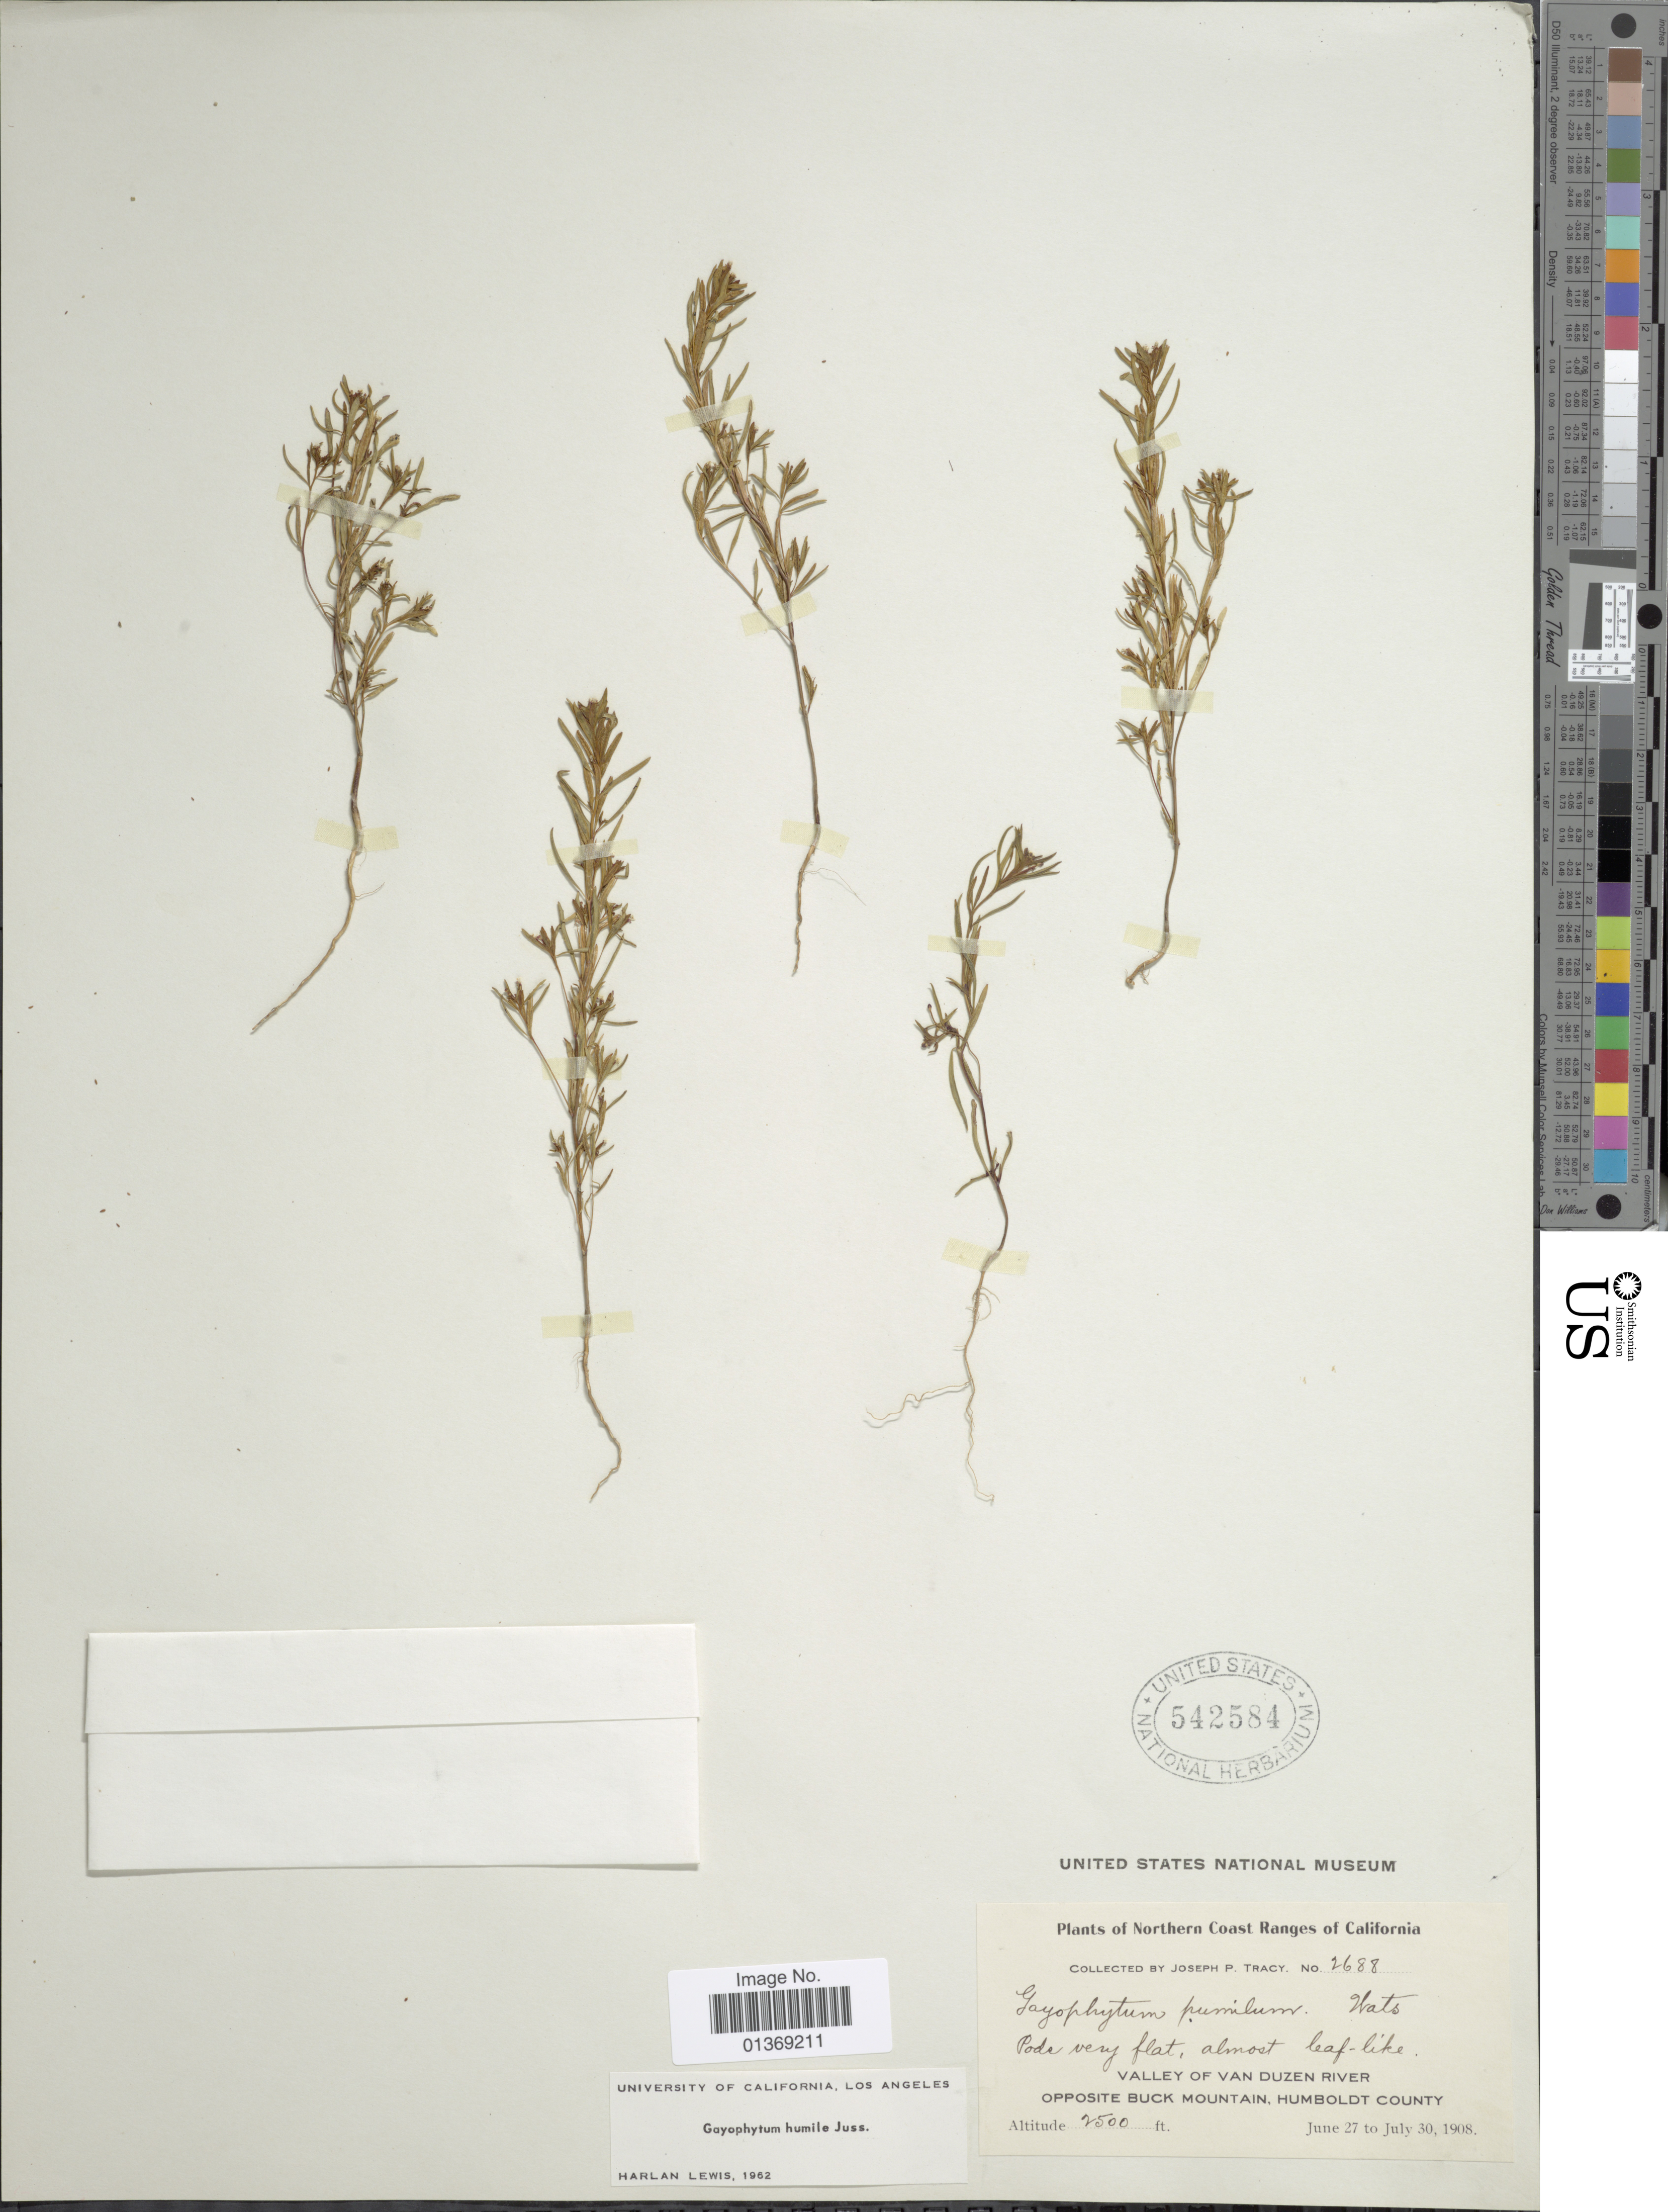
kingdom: Plantae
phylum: Tracheophyta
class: Magnoliopsida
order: Myrtales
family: Onagraceae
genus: Gayophytum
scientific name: Gayophytum humile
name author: A. Juss.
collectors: J. Tracy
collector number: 2688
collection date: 1908-06-27/1908-07-30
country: United States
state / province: California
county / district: Humboldt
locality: Northern Coast Ranges of California, Valley of van Duzen River, Opposite Buck Mountain, Humboldt County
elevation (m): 762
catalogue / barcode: US 542584